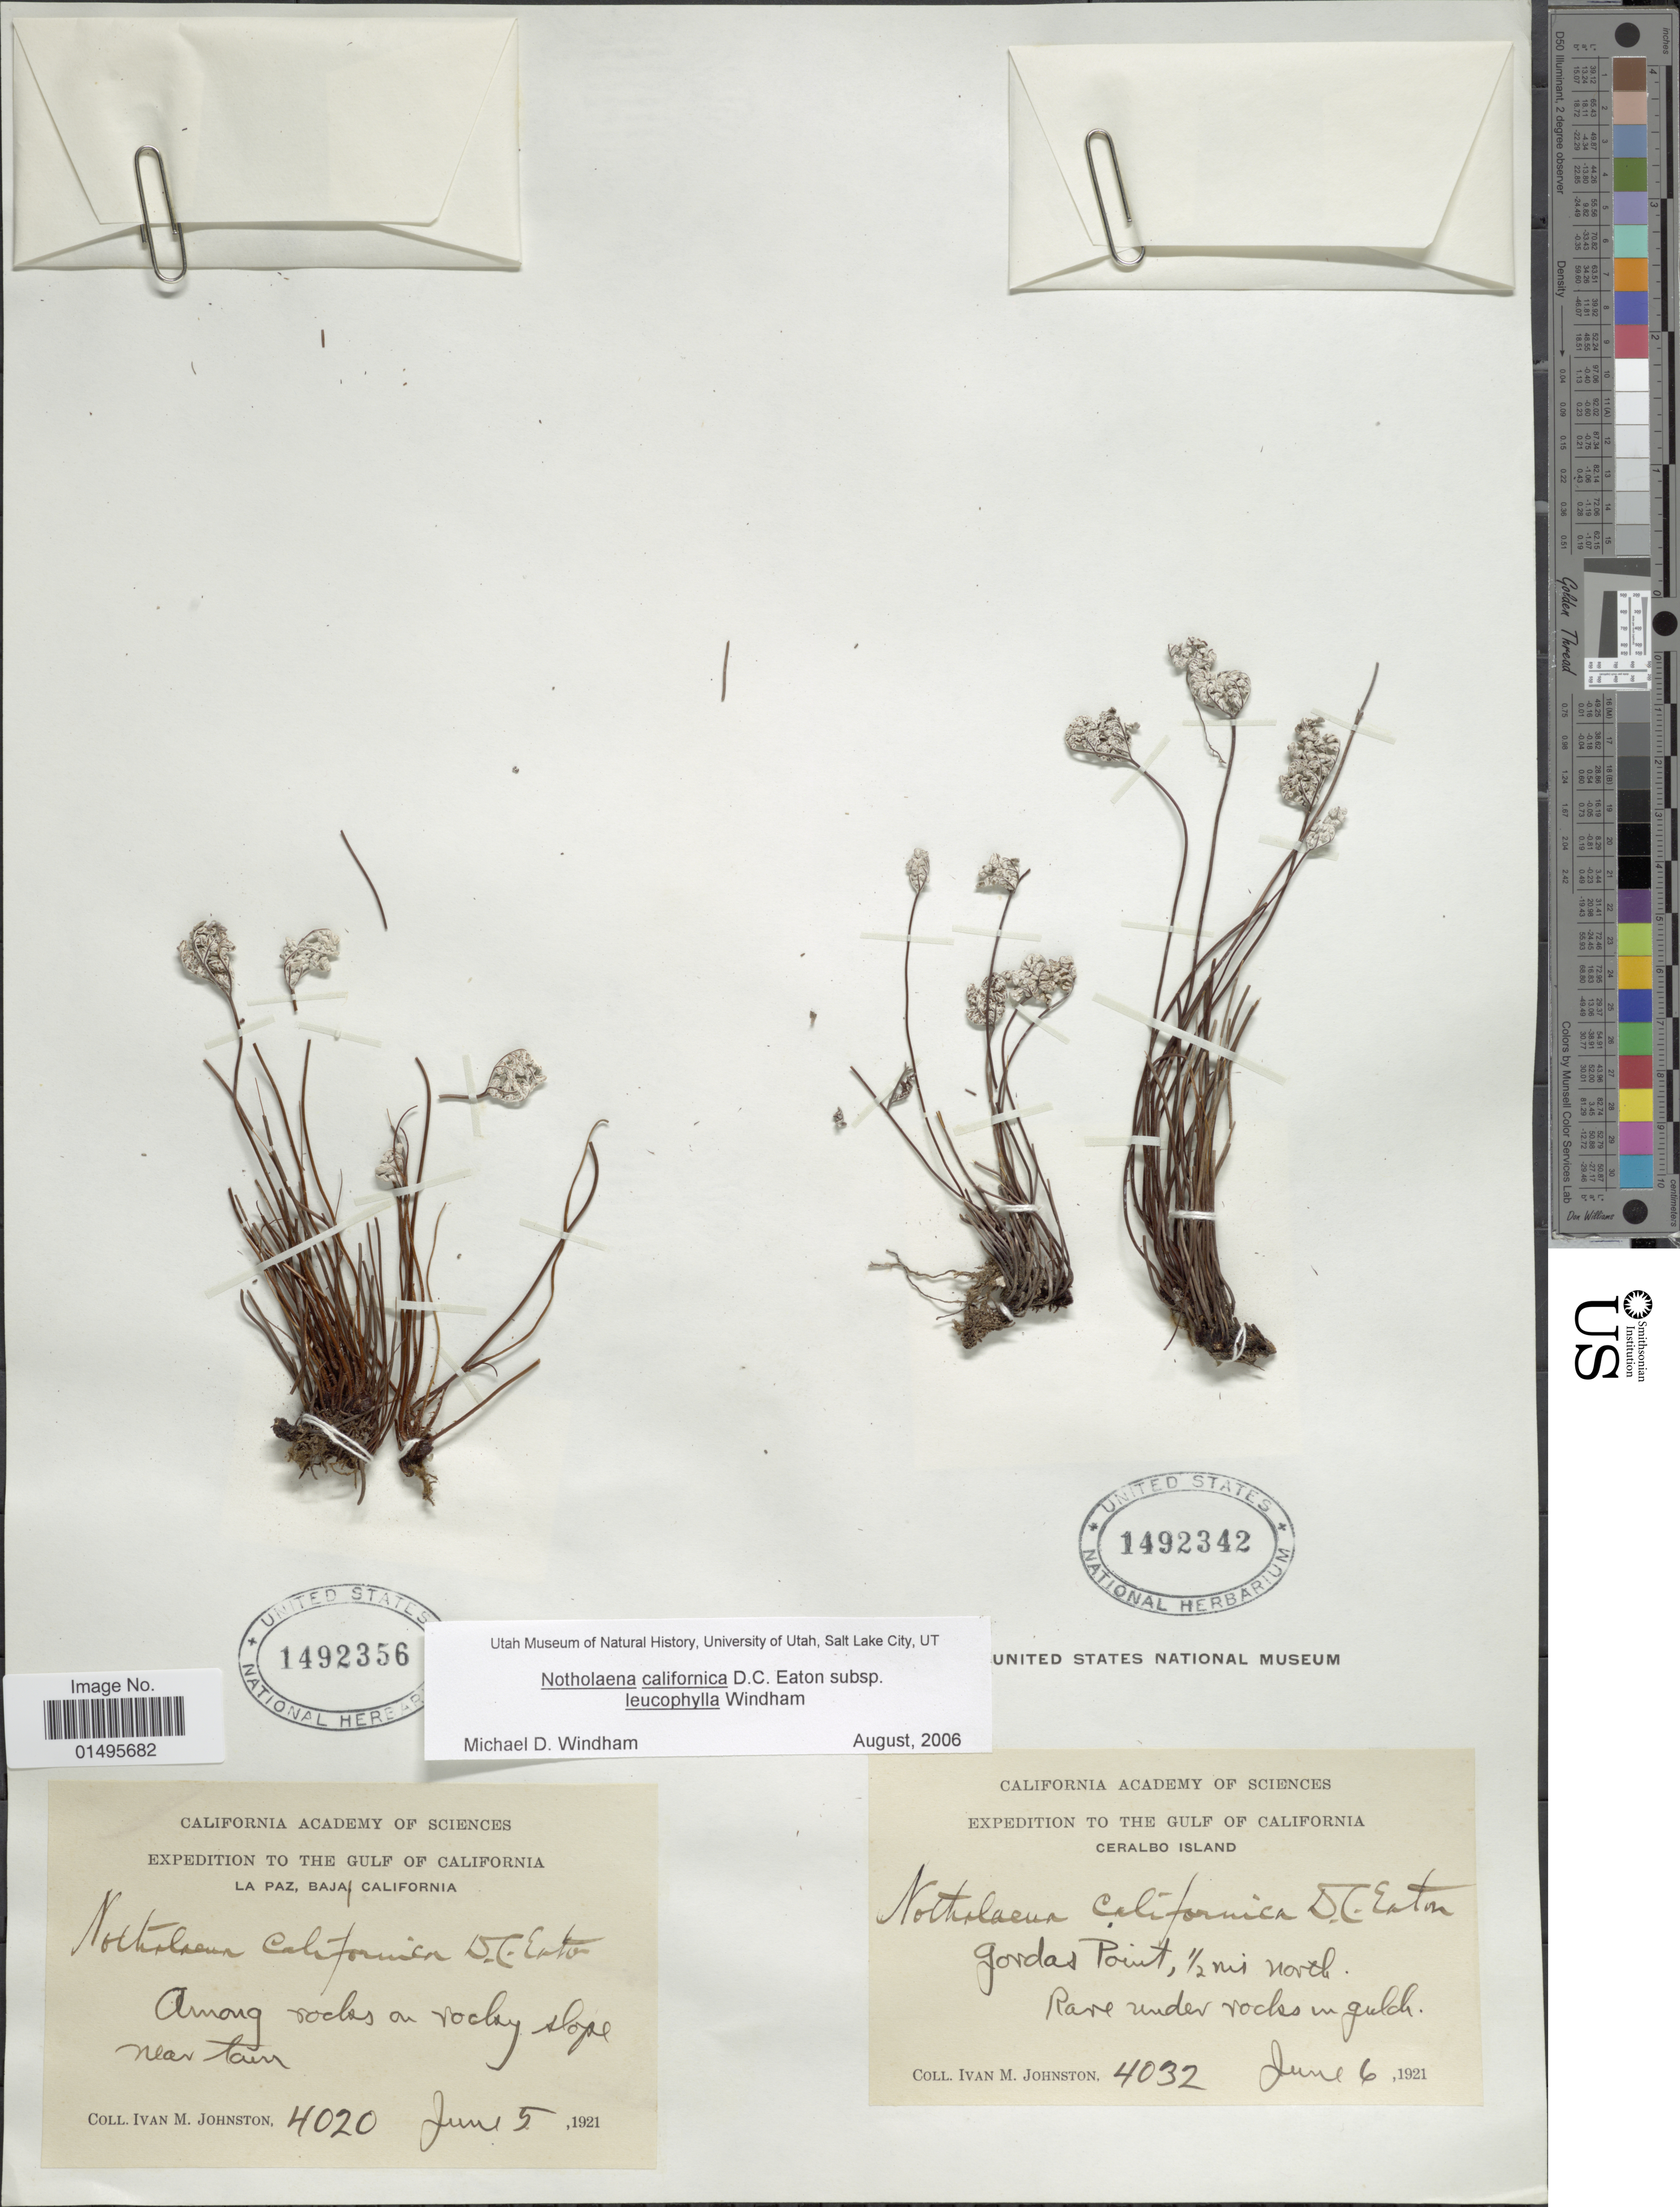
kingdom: Plantae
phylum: Tracheophyta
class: Polypodiopsida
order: Polypodiales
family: Pteridaceae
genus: Notholaena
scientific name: Notholaena californica subsp. leucophylla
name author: Windham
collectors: I.M. Johnston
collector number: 4020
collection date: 1921-06-05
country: Mexico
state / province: Baja California Sur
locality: La Paz, Baja California, among rock son rocky slope near town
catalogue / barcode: US 1492356